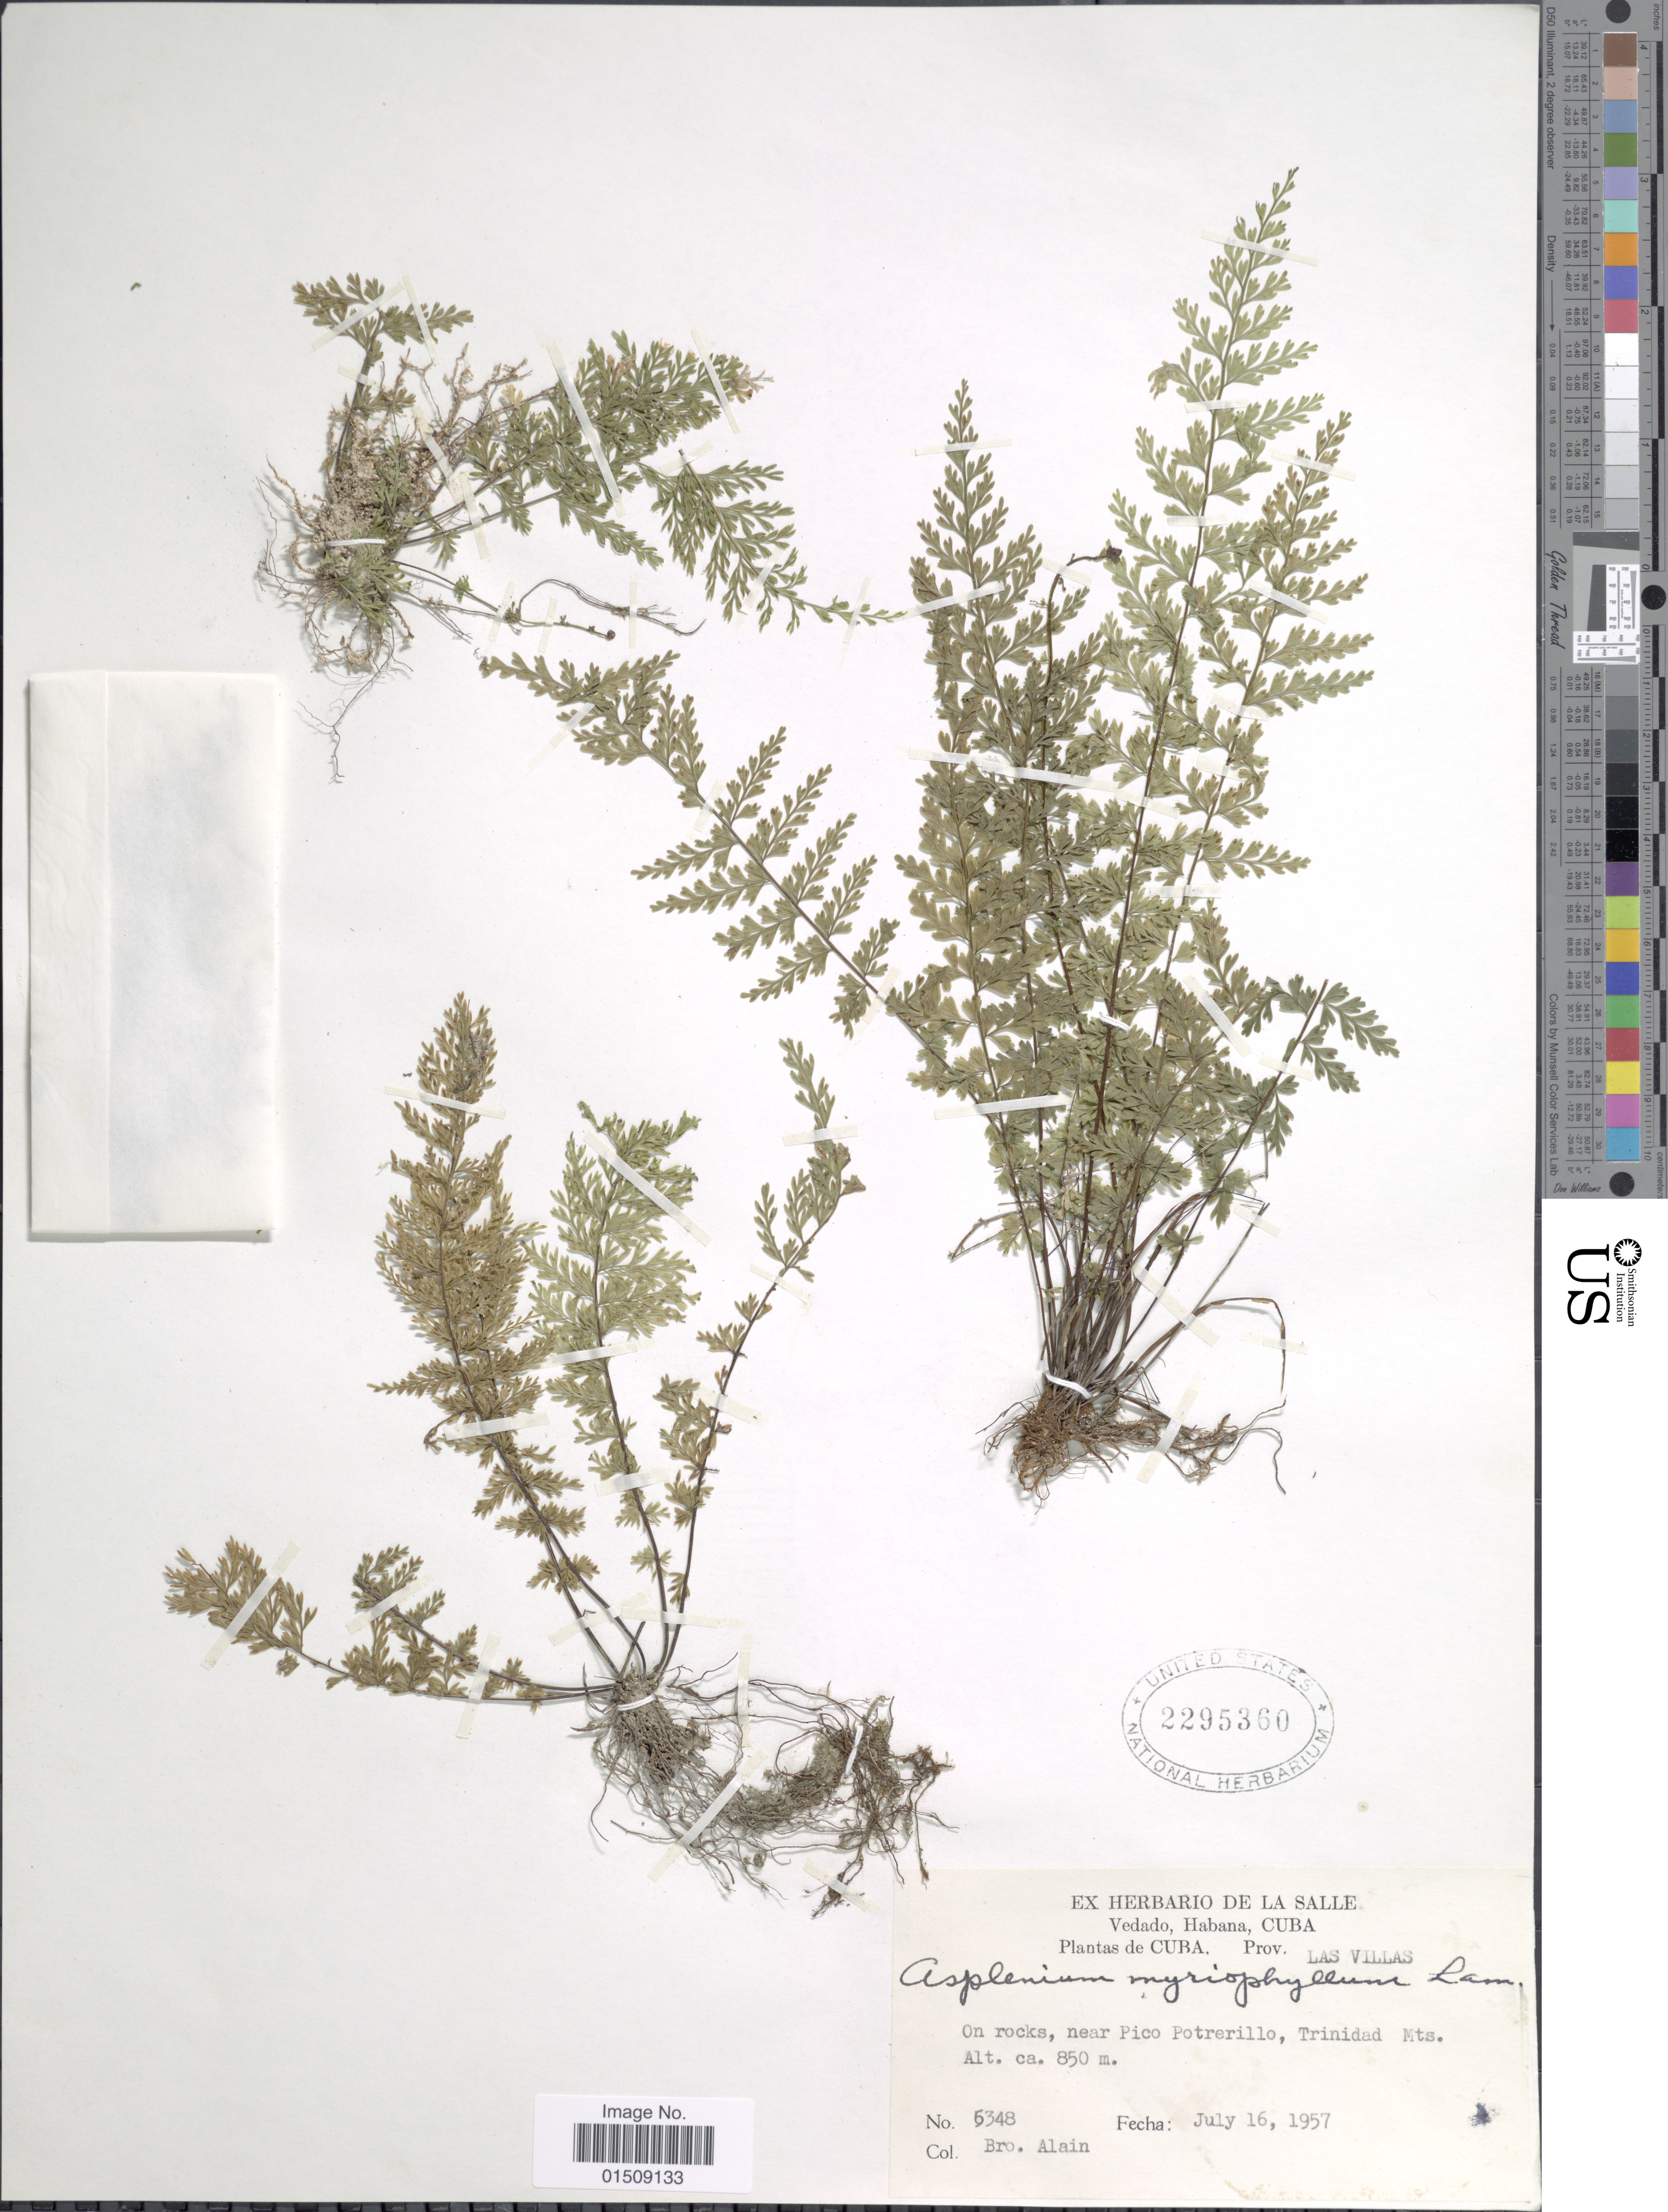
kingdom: Plantae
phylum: Tracheophyta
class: Polypodiopsida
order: Polypodiales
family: Aspleniaceae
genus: Asplenium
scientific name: Asplenium myriophyllum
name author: (Sw.) C. Presl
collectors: A. H. Liogier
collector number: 6348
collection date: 1957-07-16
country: Cuba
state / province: La Habana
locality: Vedado, Habana, Cuba, Prov. Las Villas. On rocks, near Pico Potrerillo, Trinidad Mts.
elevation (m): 850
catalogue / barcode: US 2295360